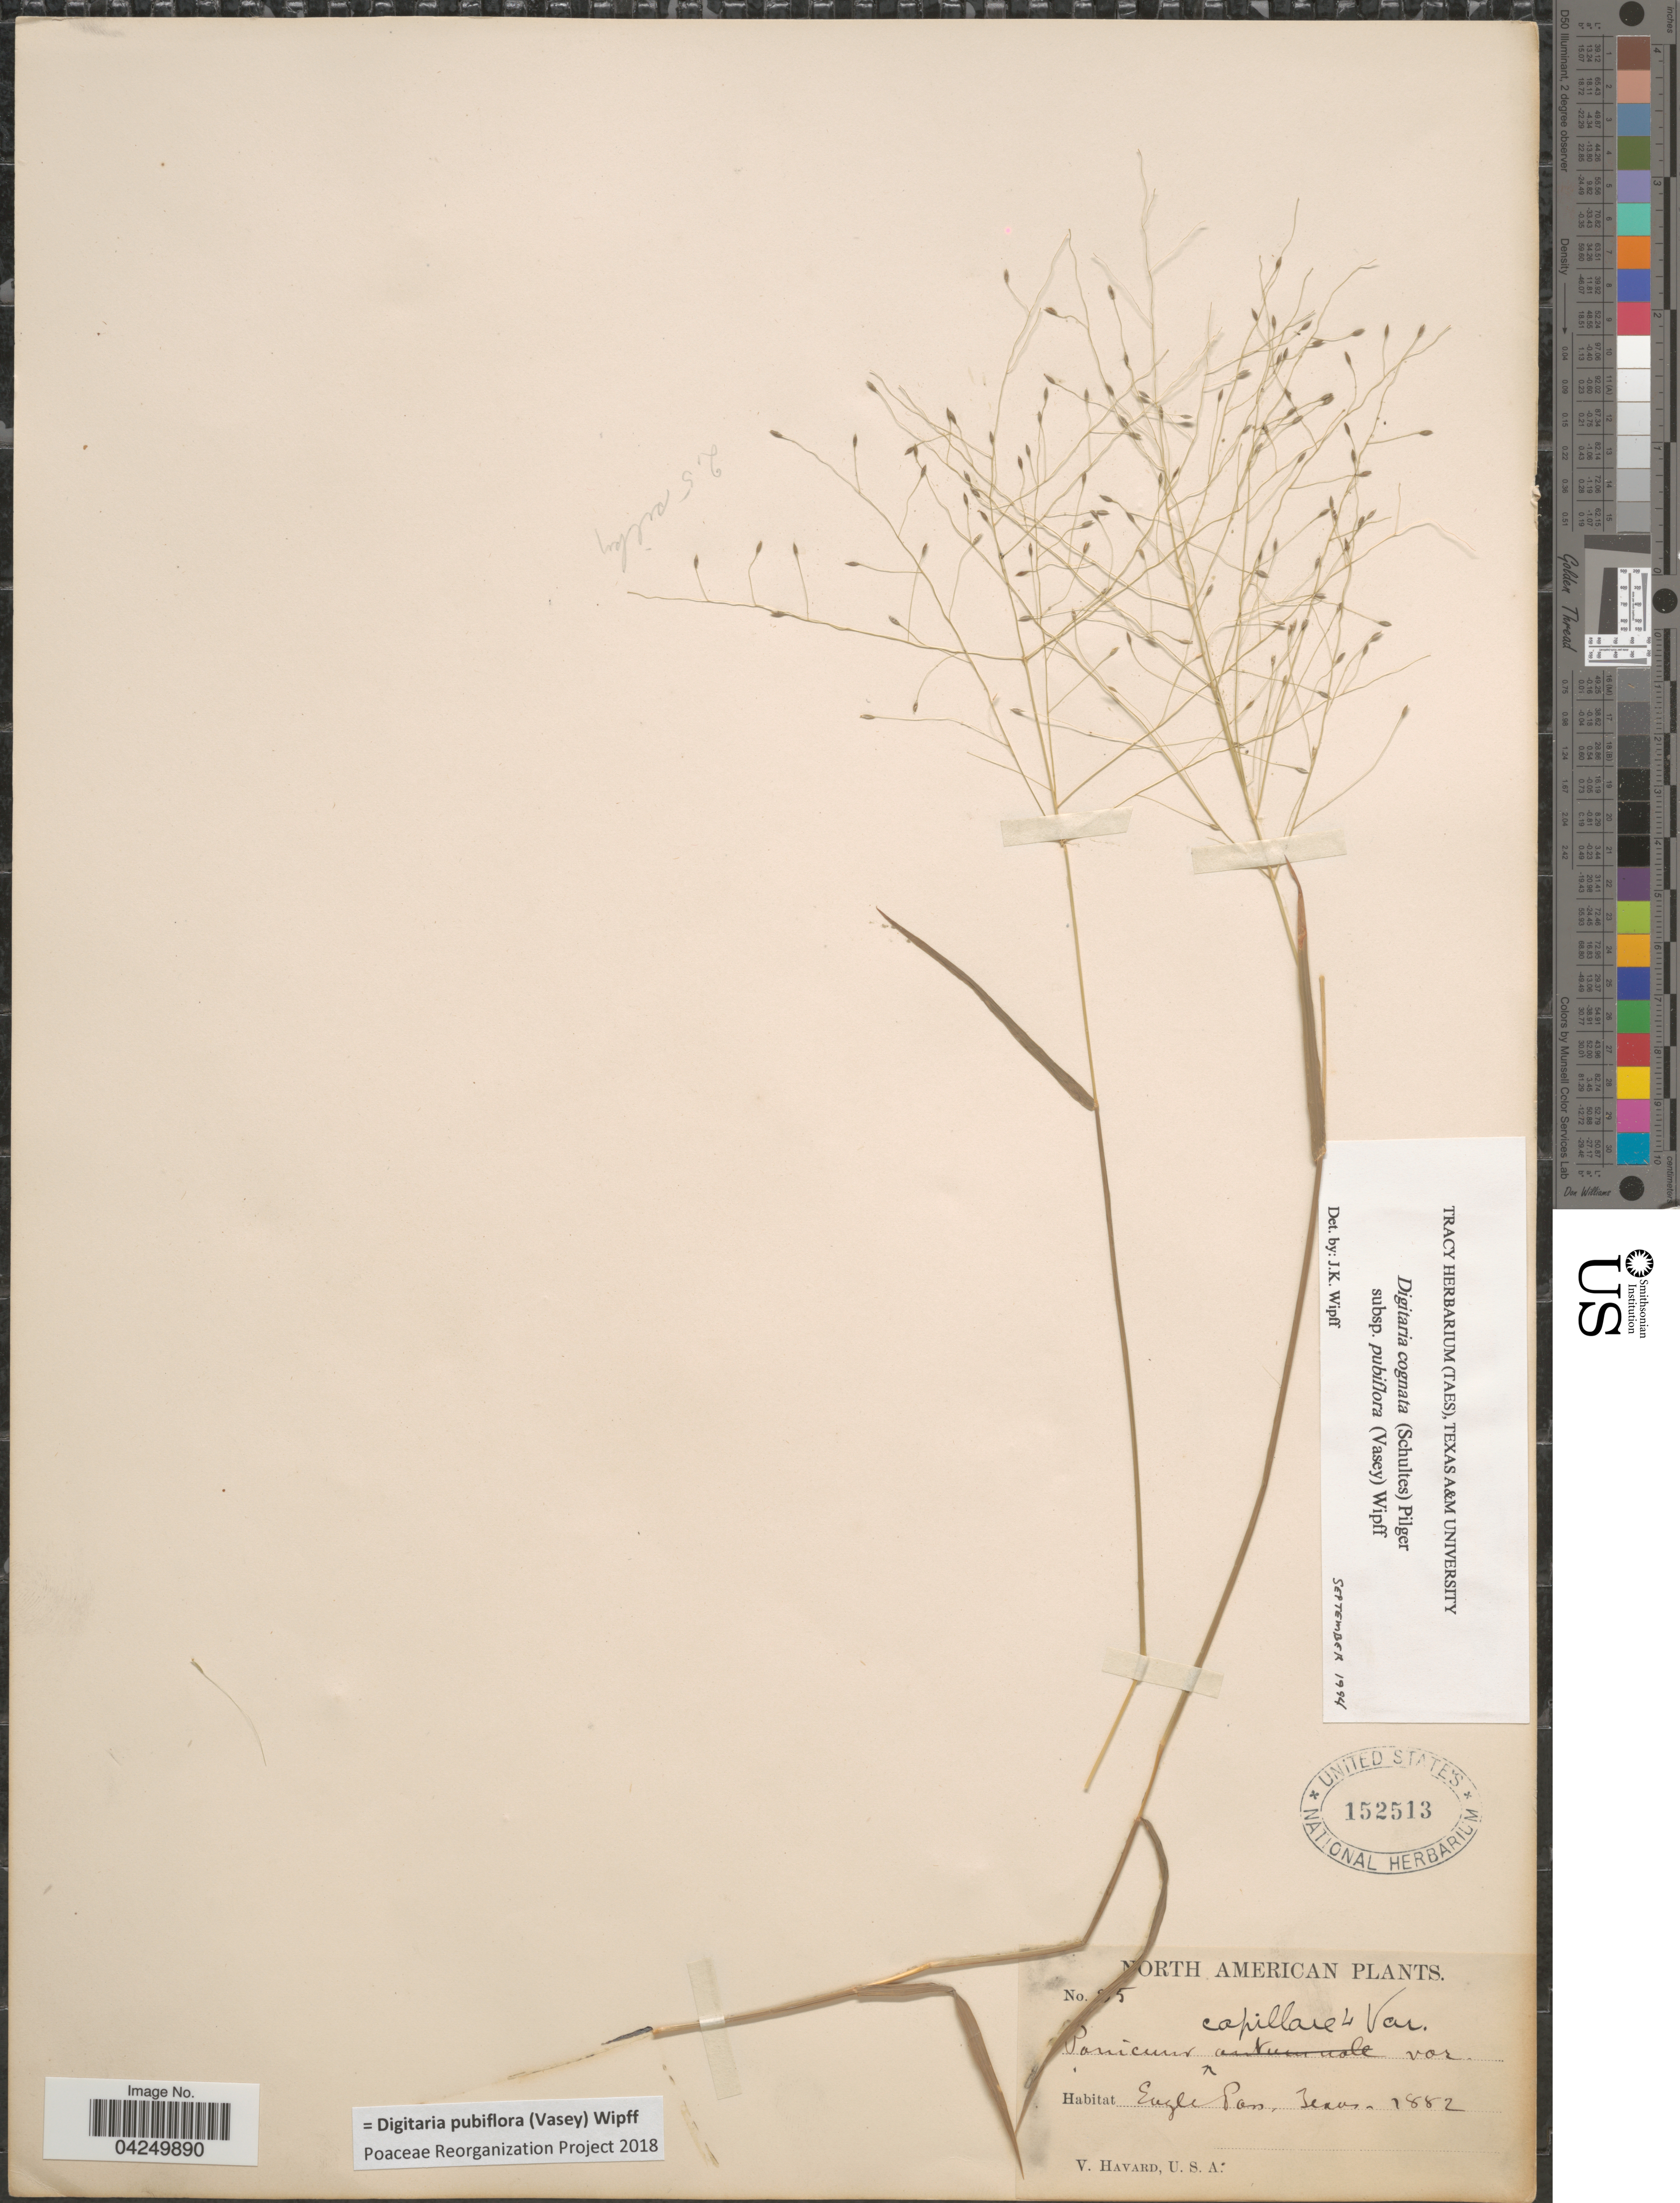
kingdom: Plantae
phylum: Tracheophyta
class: Liliopsida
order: Poales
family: Poaceae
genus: Digitaria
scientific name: Digitaria pubiflora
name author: (Vasey) Wipff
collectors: V. Havard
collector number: !5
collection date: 1882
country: United States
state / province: Texas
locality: Eagle Pass.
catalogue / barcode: US 152513